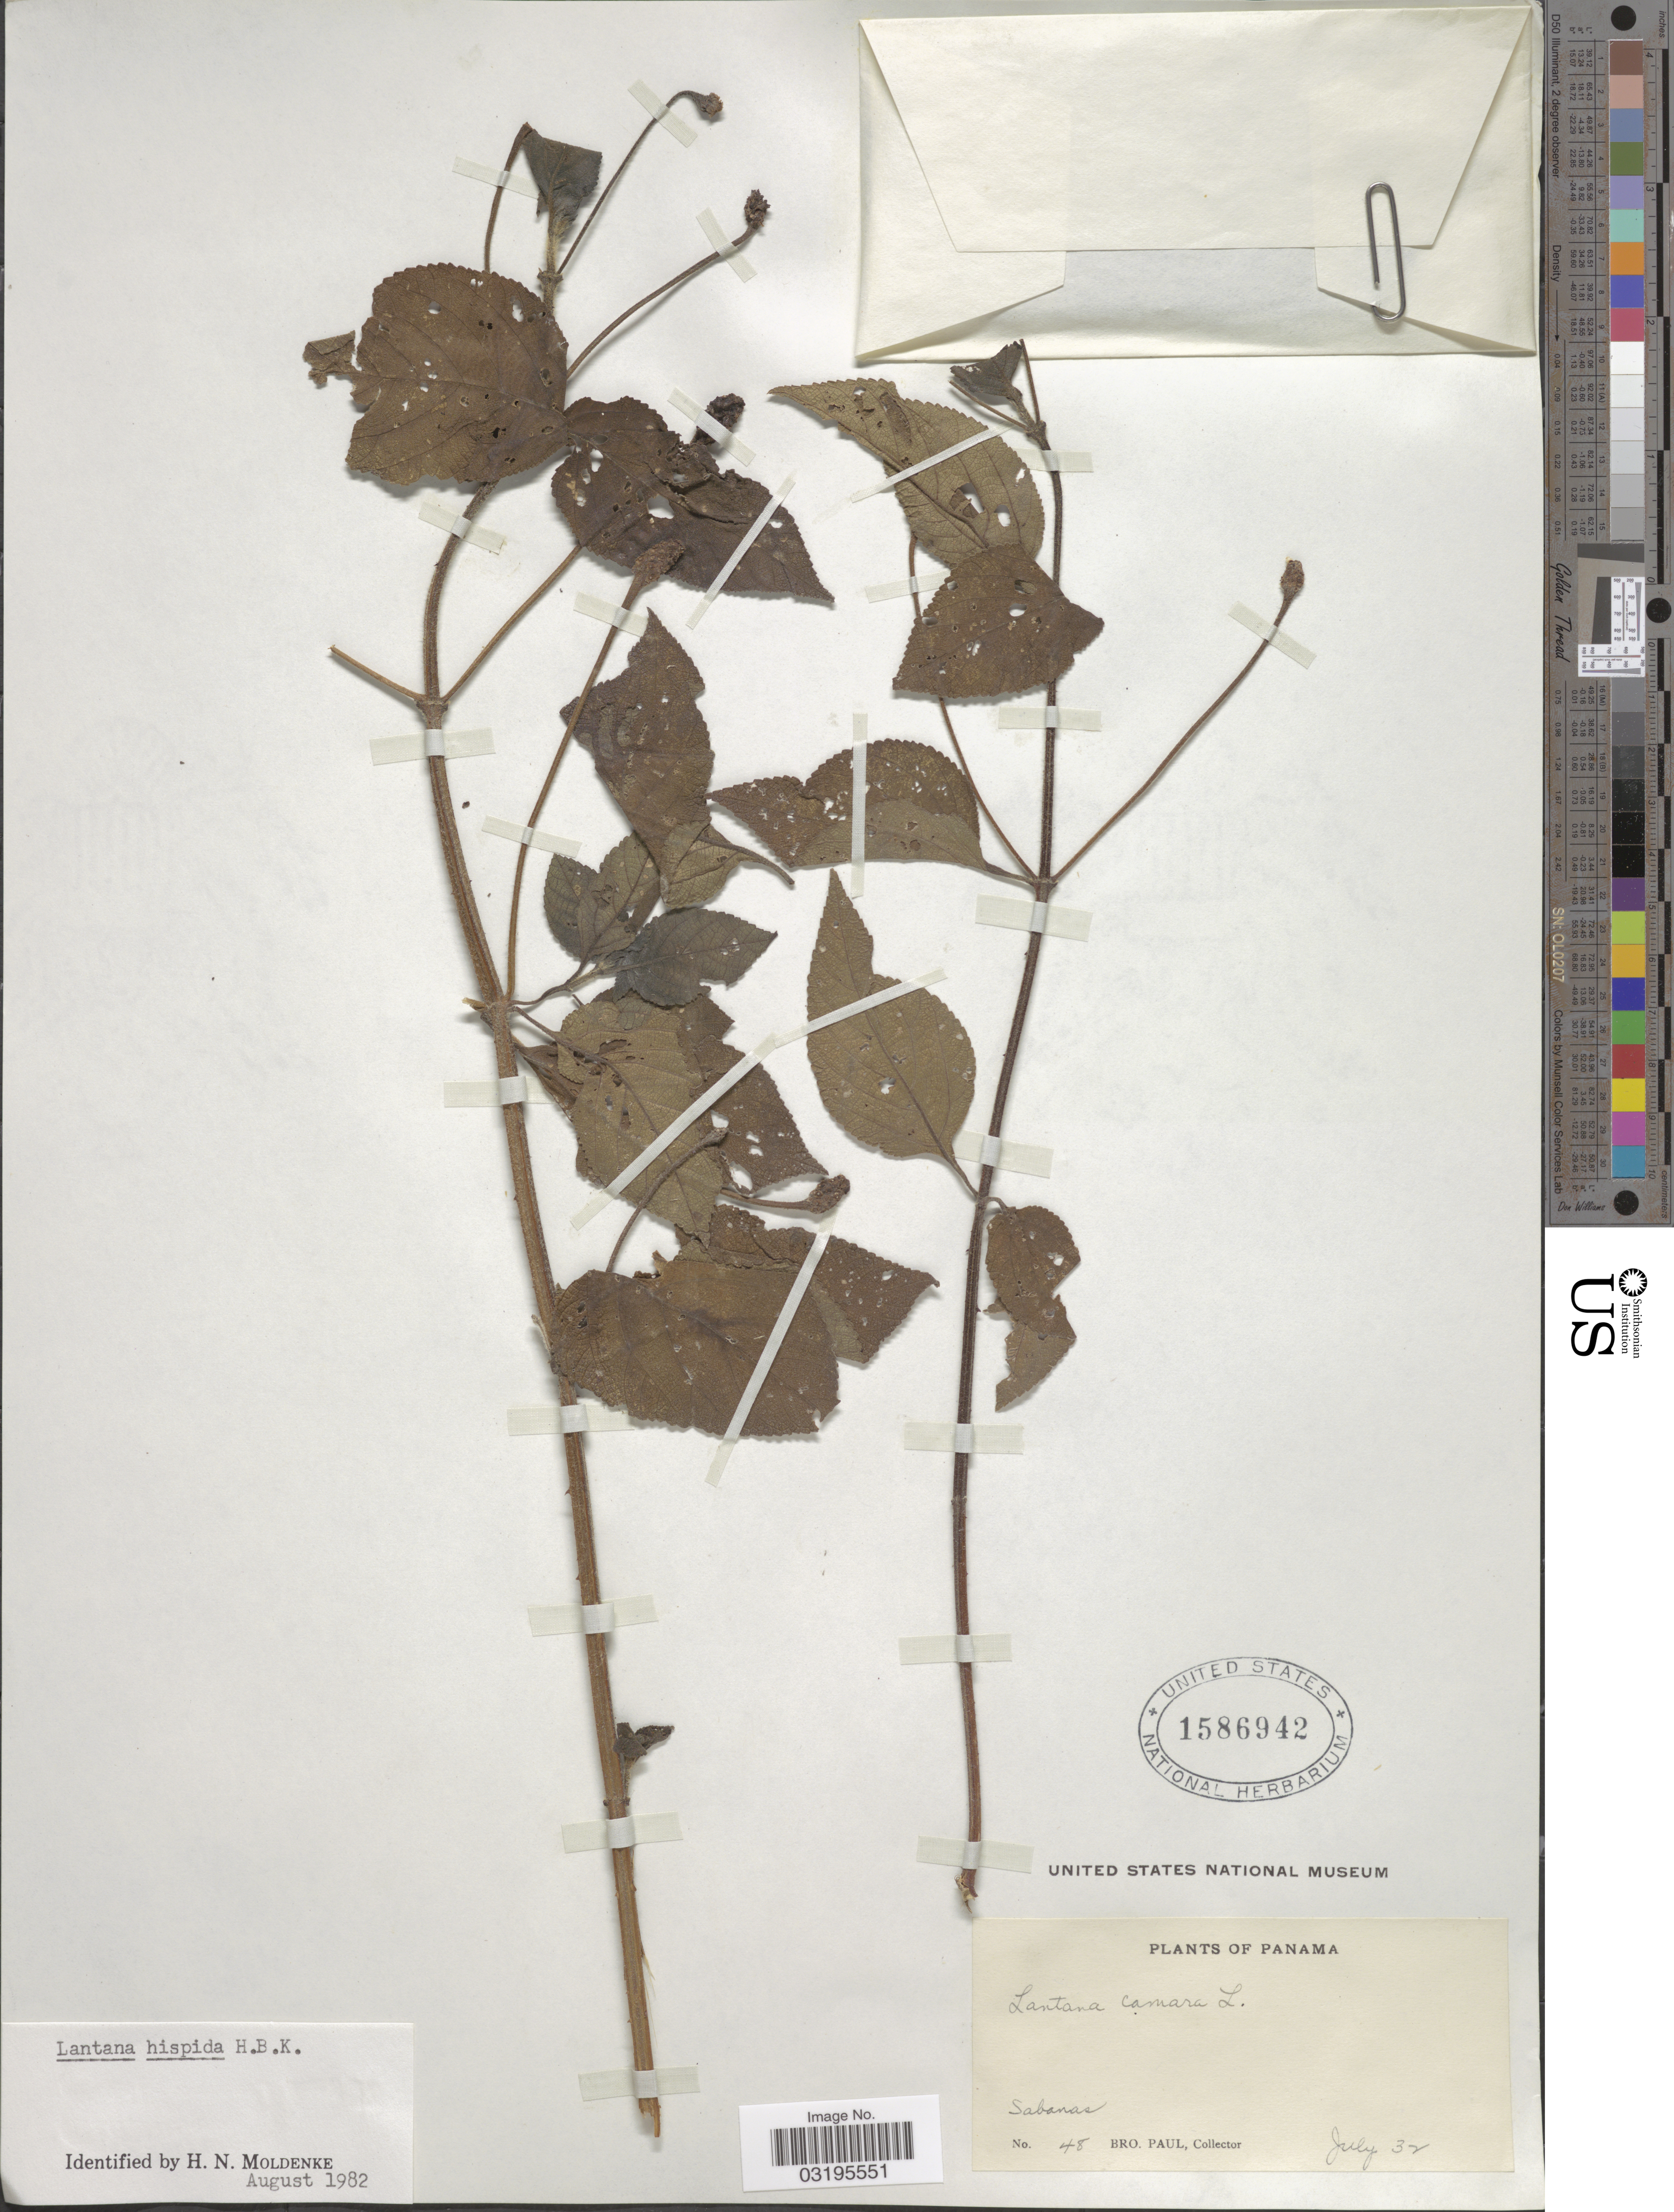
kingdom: Plantae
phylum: Tracheophyta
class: Magnoliopsida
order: Lamiales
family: Verbenaceae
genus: Lantana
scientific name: Lantana hispida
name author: Kunth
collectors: B. Paul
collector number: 48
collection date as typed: Transcribed d/m/y: /7/32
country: Panama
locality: Sabanas.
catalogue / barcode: US 1586942